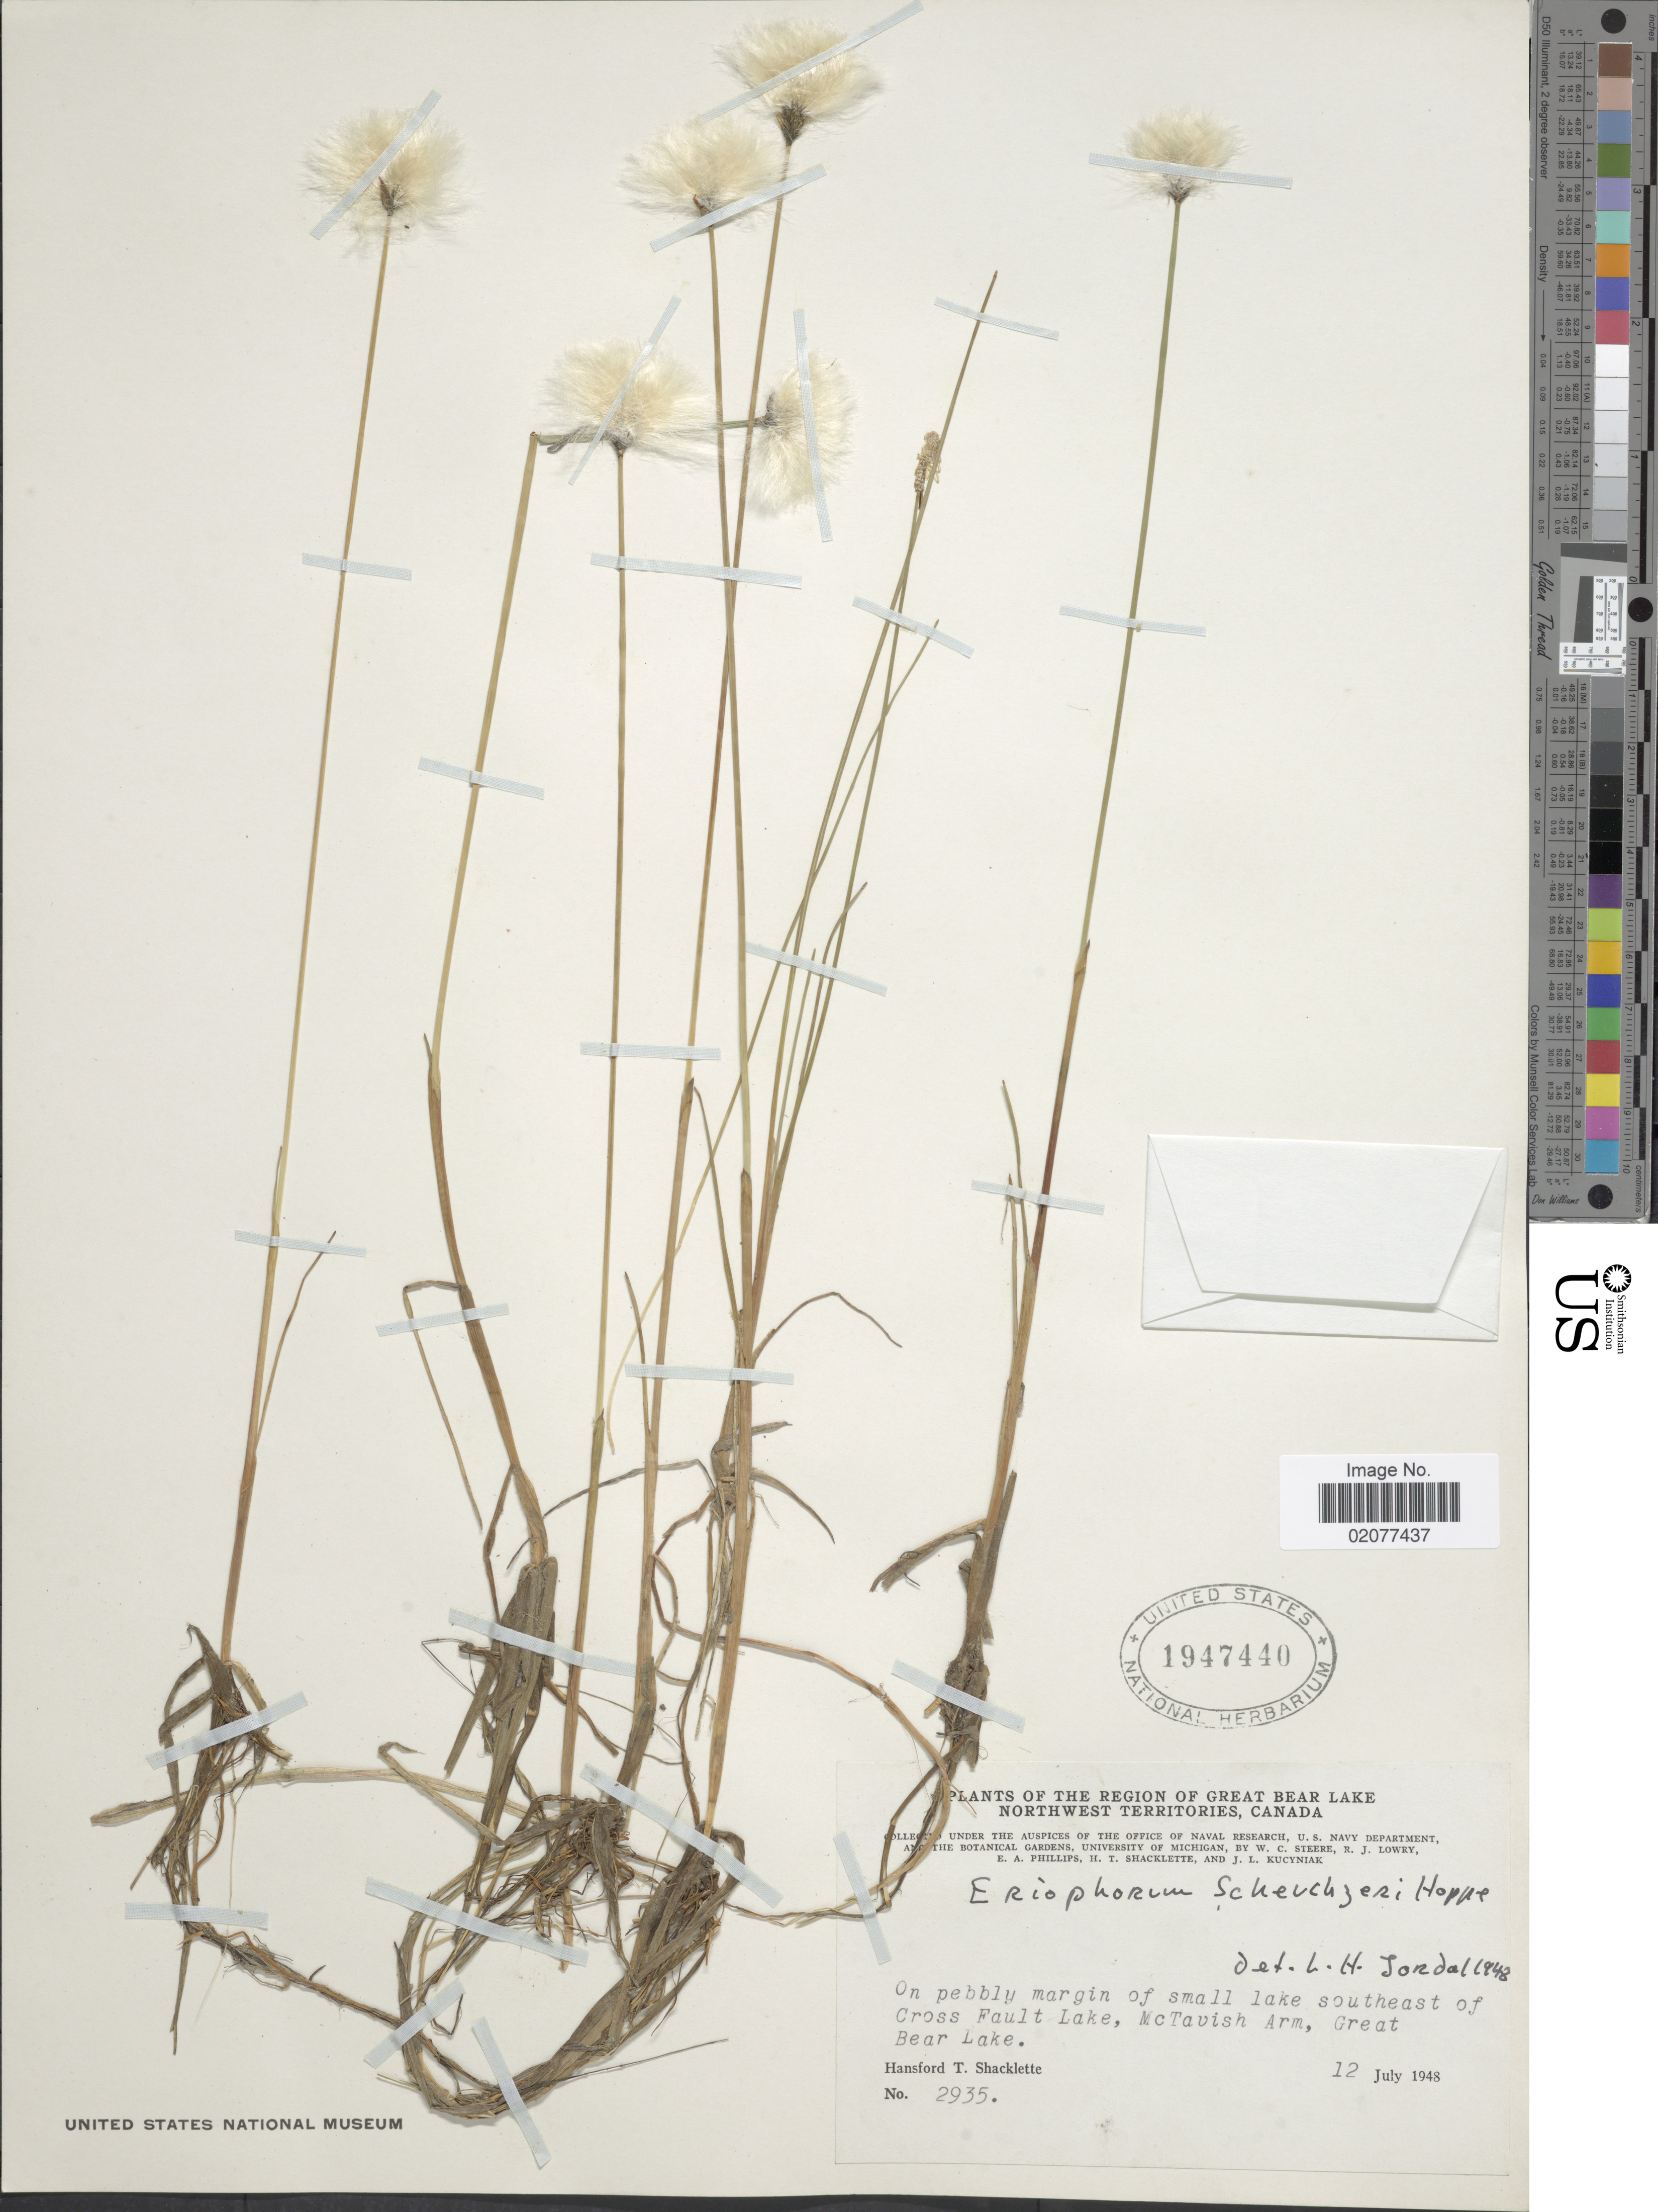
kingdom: Plantae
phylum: Tracheophyta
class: Liliopsida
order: Poales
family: Cyperaceae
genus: Eriophorum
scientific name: Eriophorum scheuchzeri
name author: Hoppe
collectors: H. Shacklette, W. C. Steere, R. Lowry, E. Phillips & et al.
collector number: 2935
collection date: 1948-07-12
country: Canada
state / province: Northwest Territories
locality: Region of Great Bear Lake. Northwest Territories, Canada. Small lake southeast of Cross Fault Lake, Matavish Arm, Great Bear Lake.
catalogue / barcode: US 1947440